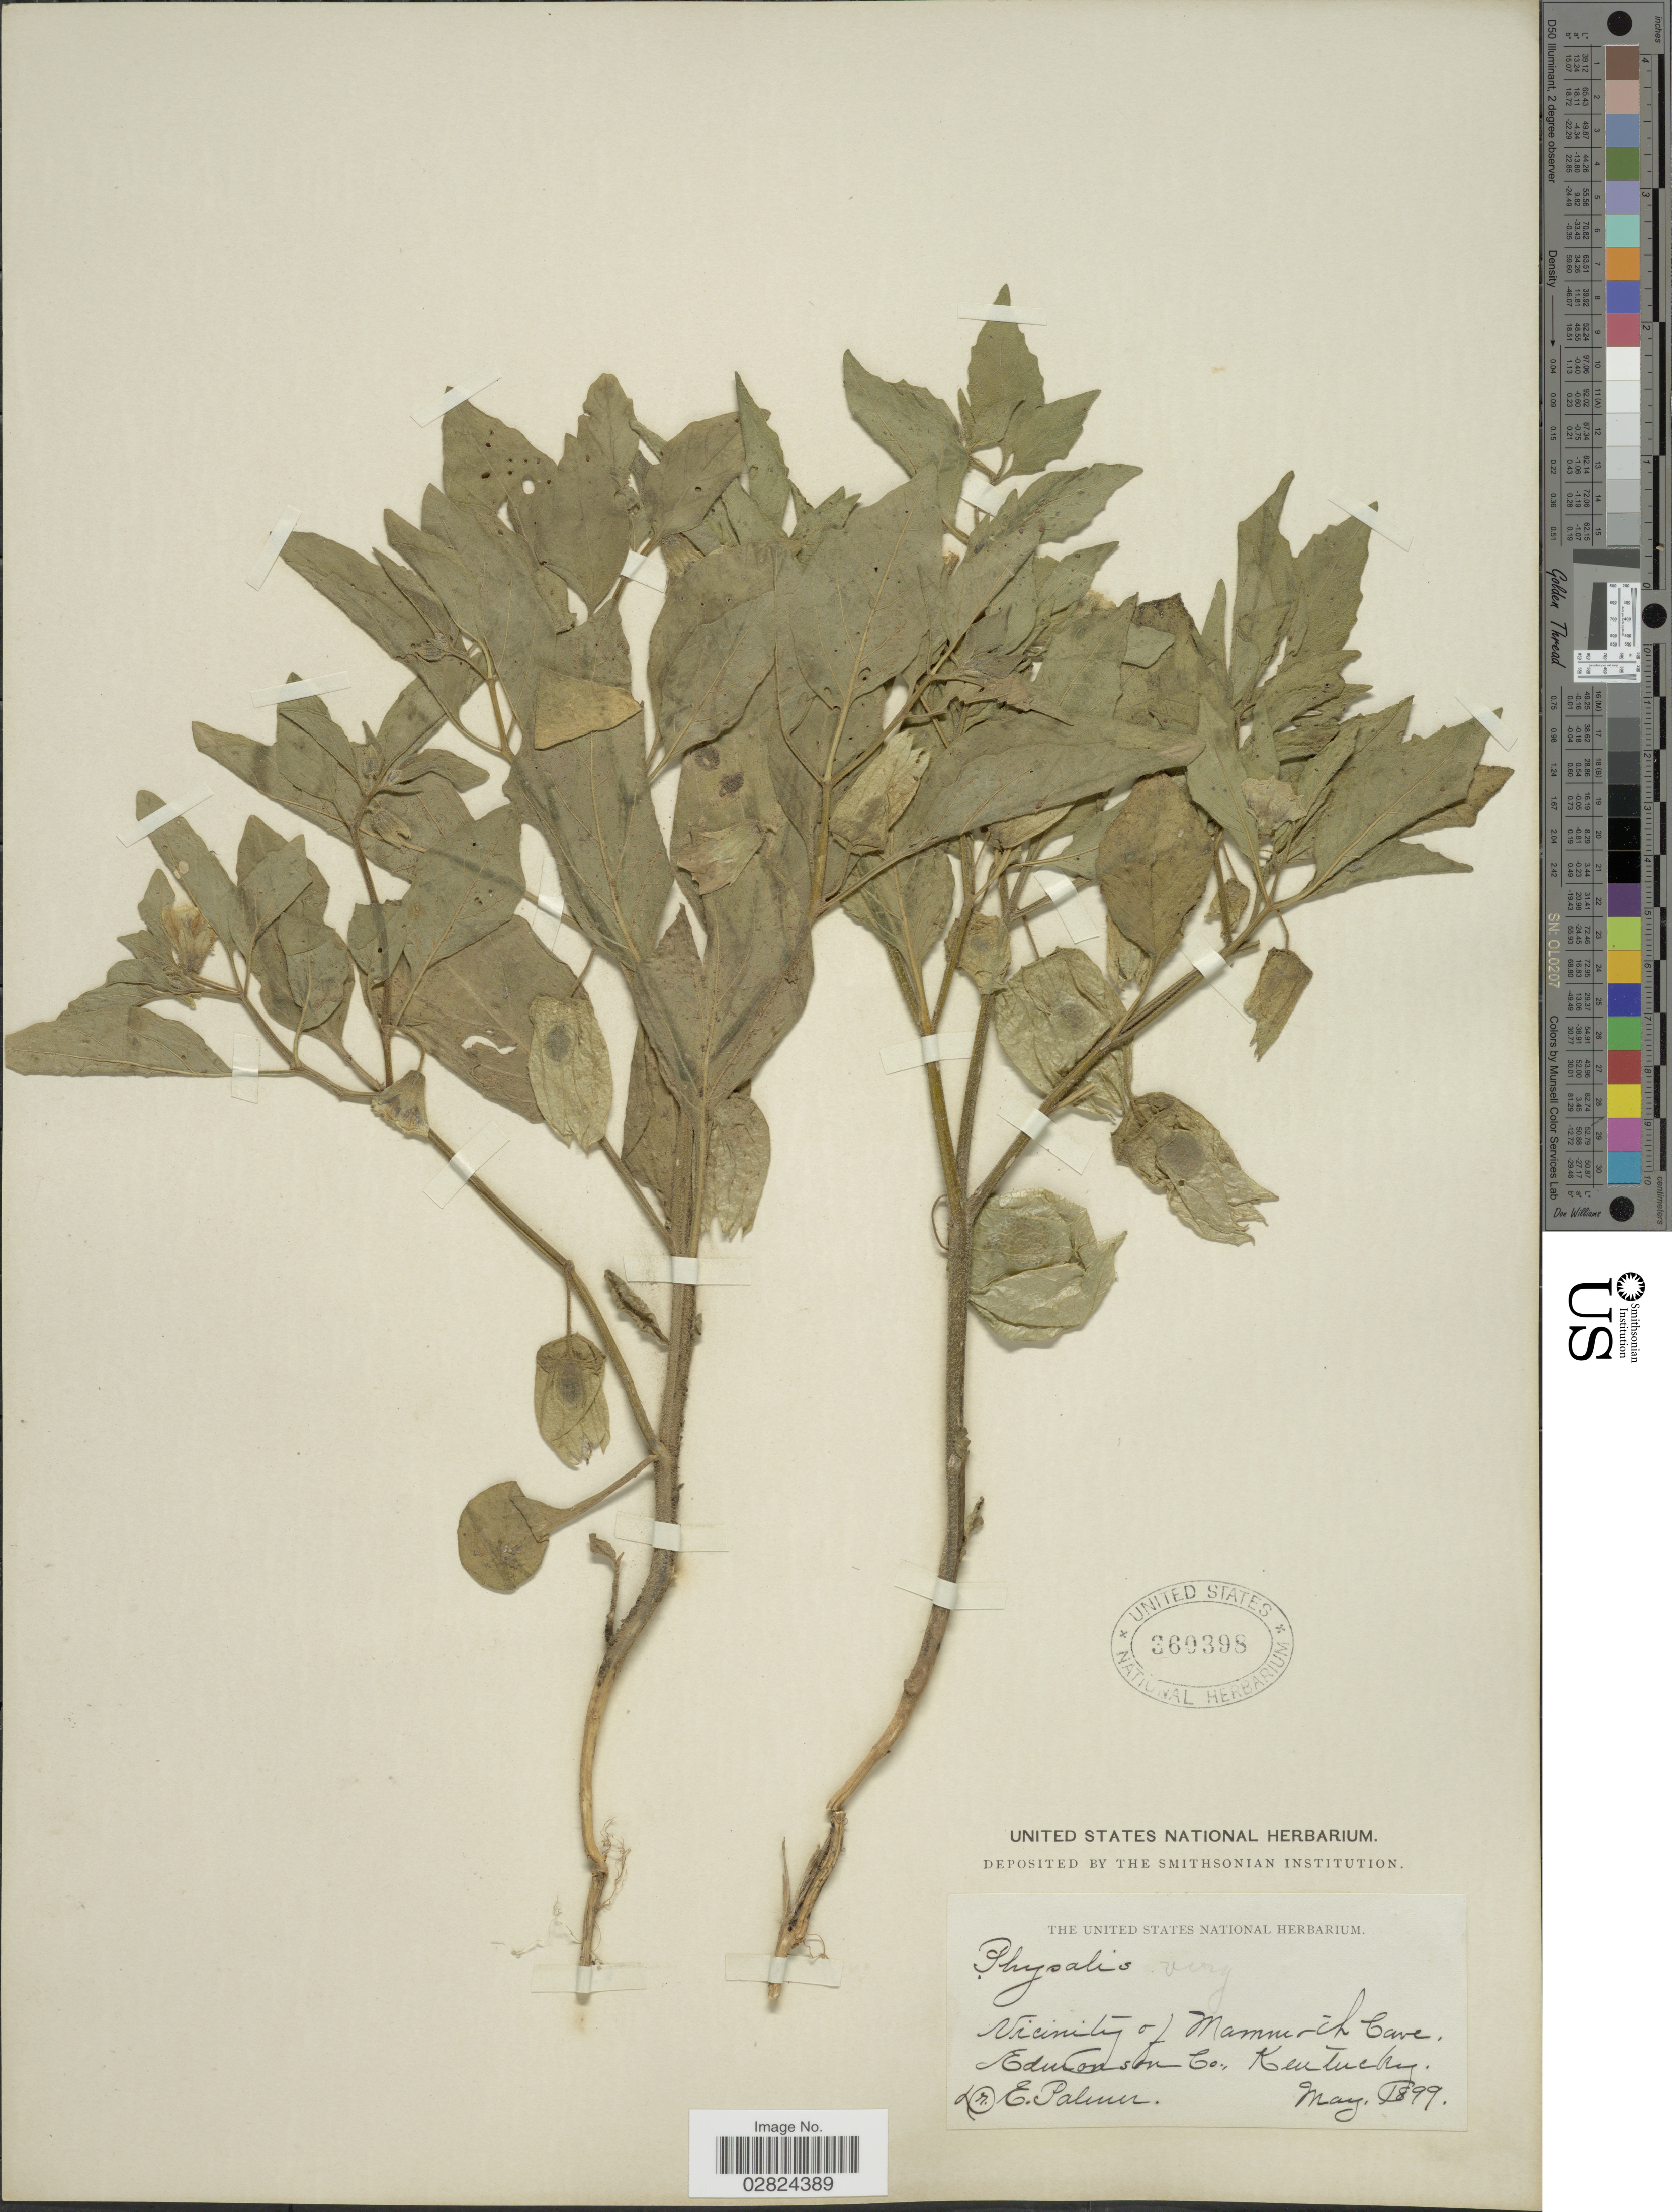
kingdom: Plantae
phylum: Tracheophyta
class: Magnoliopsida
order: Solanales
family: Solanaceae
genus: Physalis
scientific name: Physalis virginiana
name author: Mill.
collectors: E. Palmer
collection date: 1899-05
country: United States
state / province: Kentucky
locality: Vicinity of Mammoth Cave, Edomson Co.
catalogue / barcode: US 360398